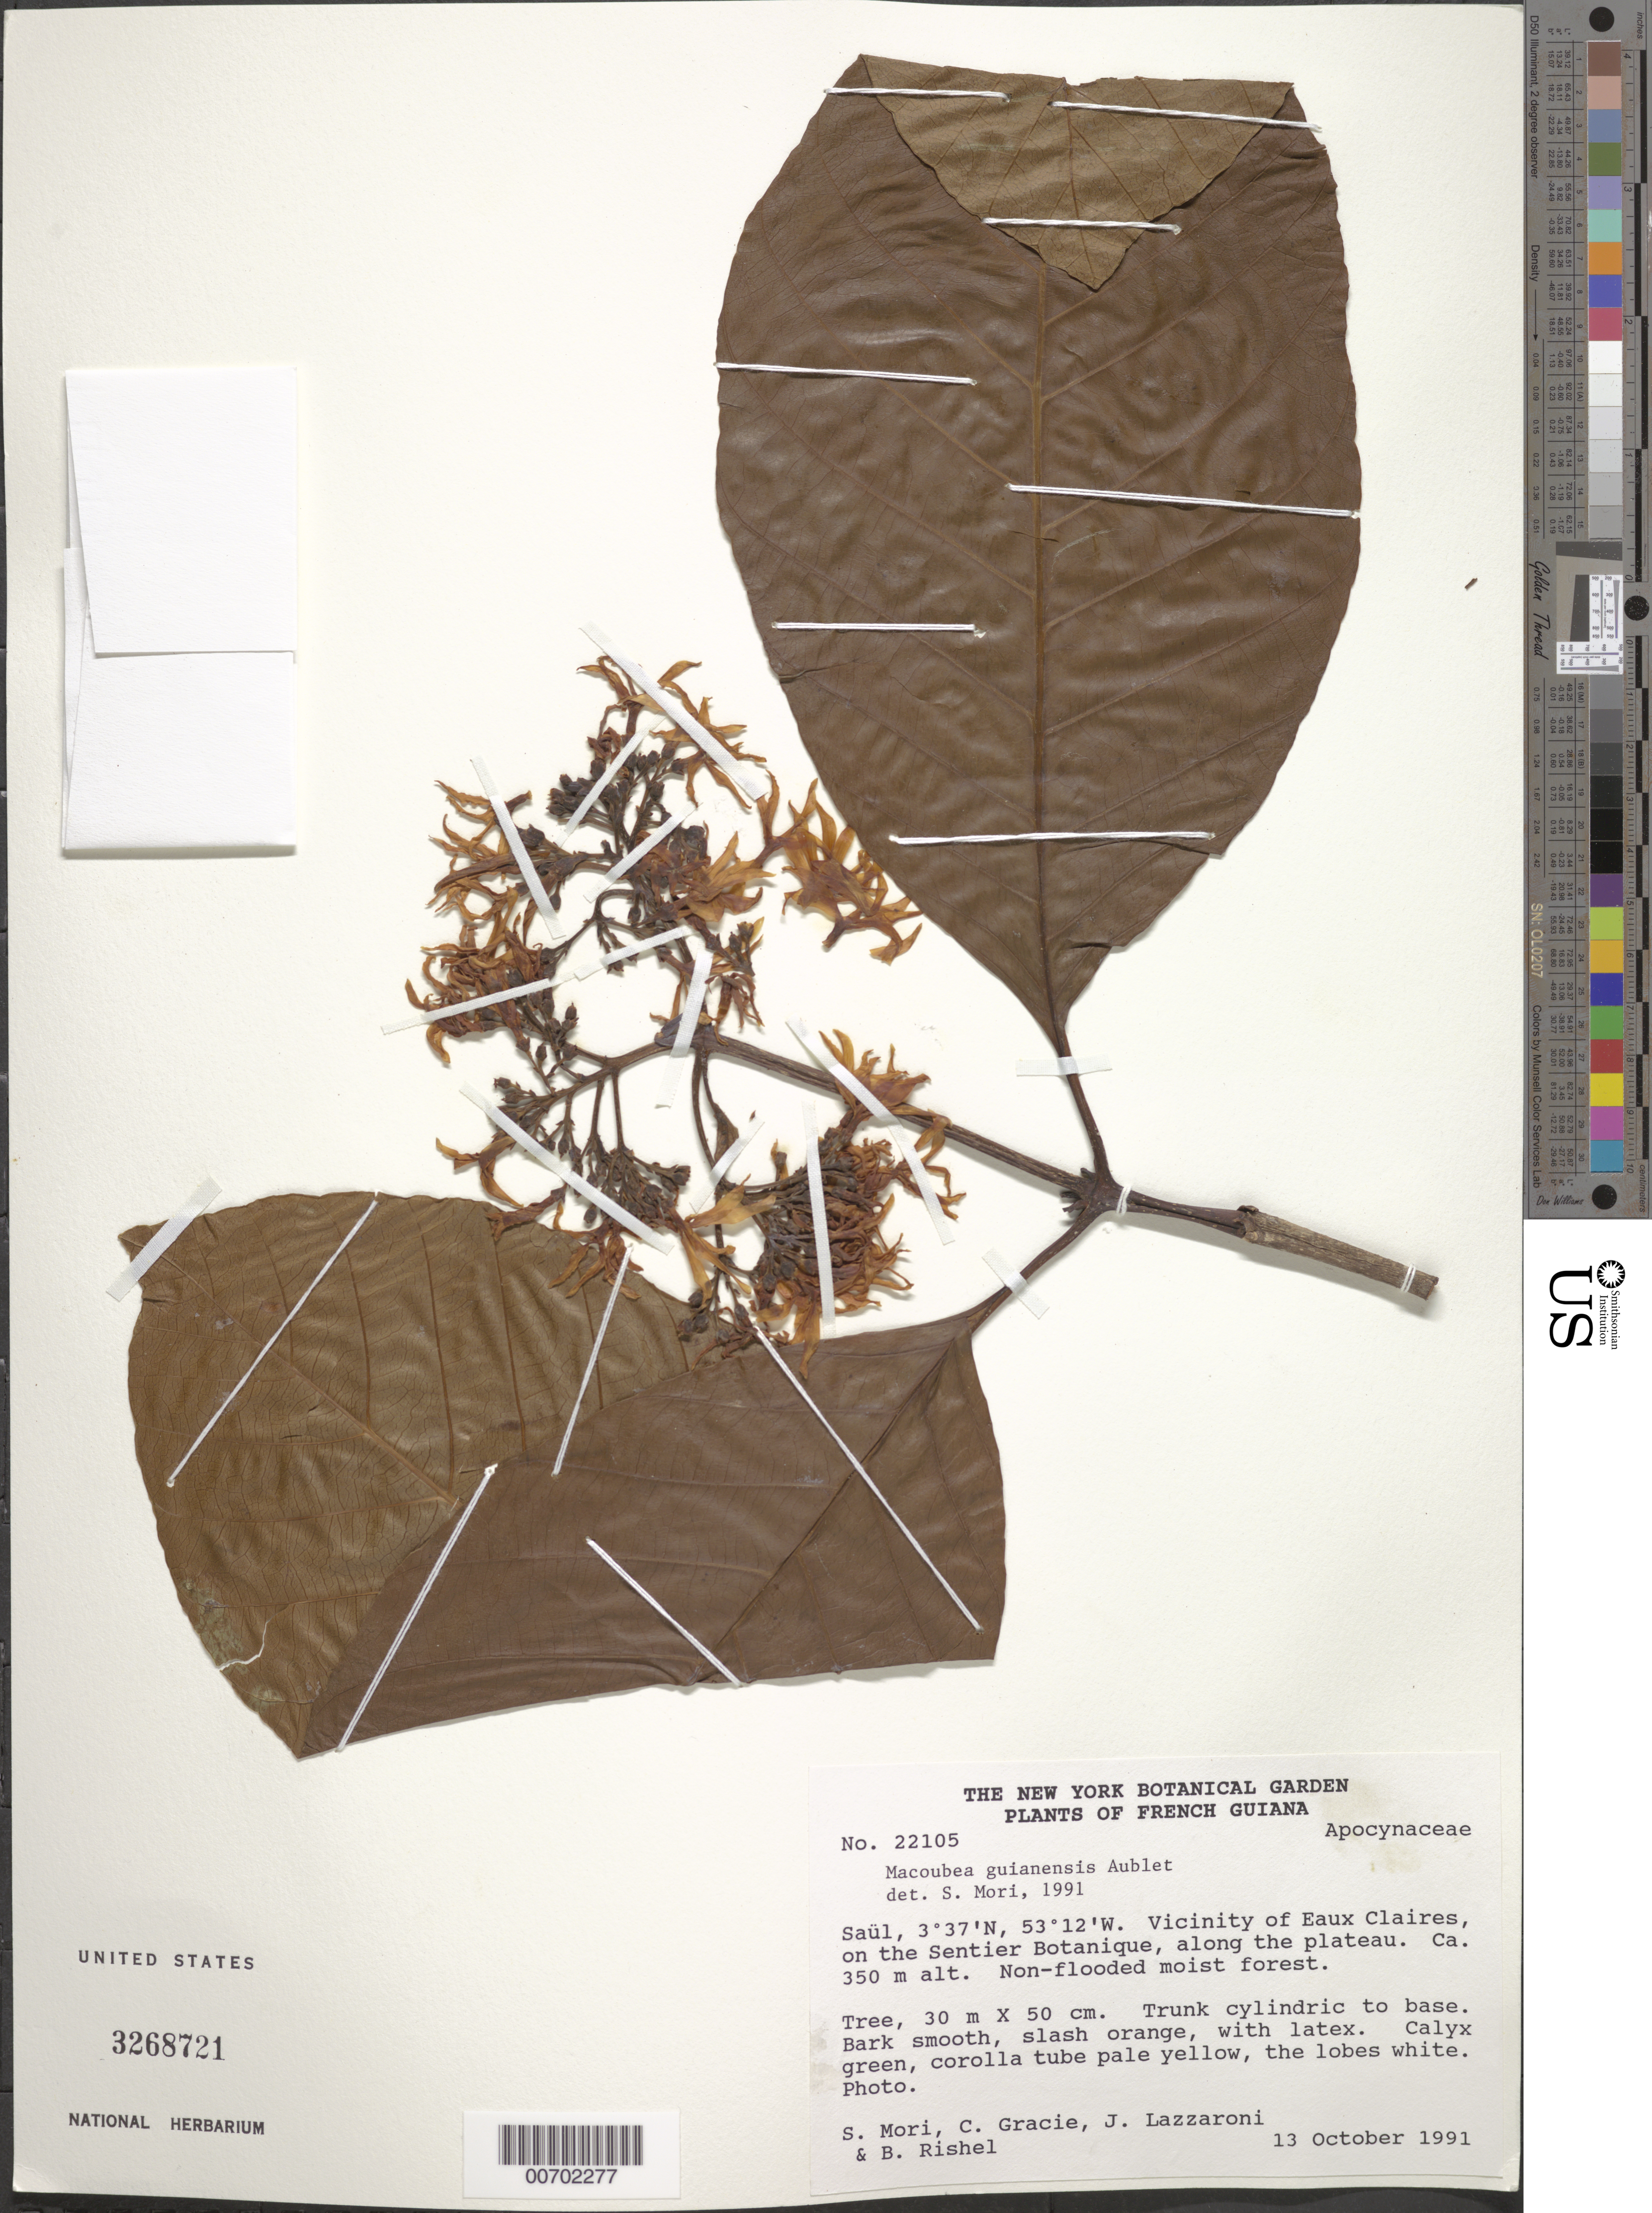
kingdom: Plantae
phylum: Tracheophyta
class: Magnoliopsida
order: Gentianales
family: Apocynaceae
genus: Macoubea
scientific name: Macoubea guianensis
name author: Aubl.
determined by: Mori, Scott A.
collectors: S. Mori, C. A. Gracie, J. Lazzaroni, B. Rishel, D. Russell & F. Wright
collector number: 22105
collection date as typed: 13-Oct-91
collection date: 1991-10-13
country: French Guiana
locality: Saül, vicinity of Eaux Claires on the Sentier Botanique along the plateau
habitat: Along plateau, non-flooded moist forest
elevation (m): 350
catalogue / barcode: US 3268721